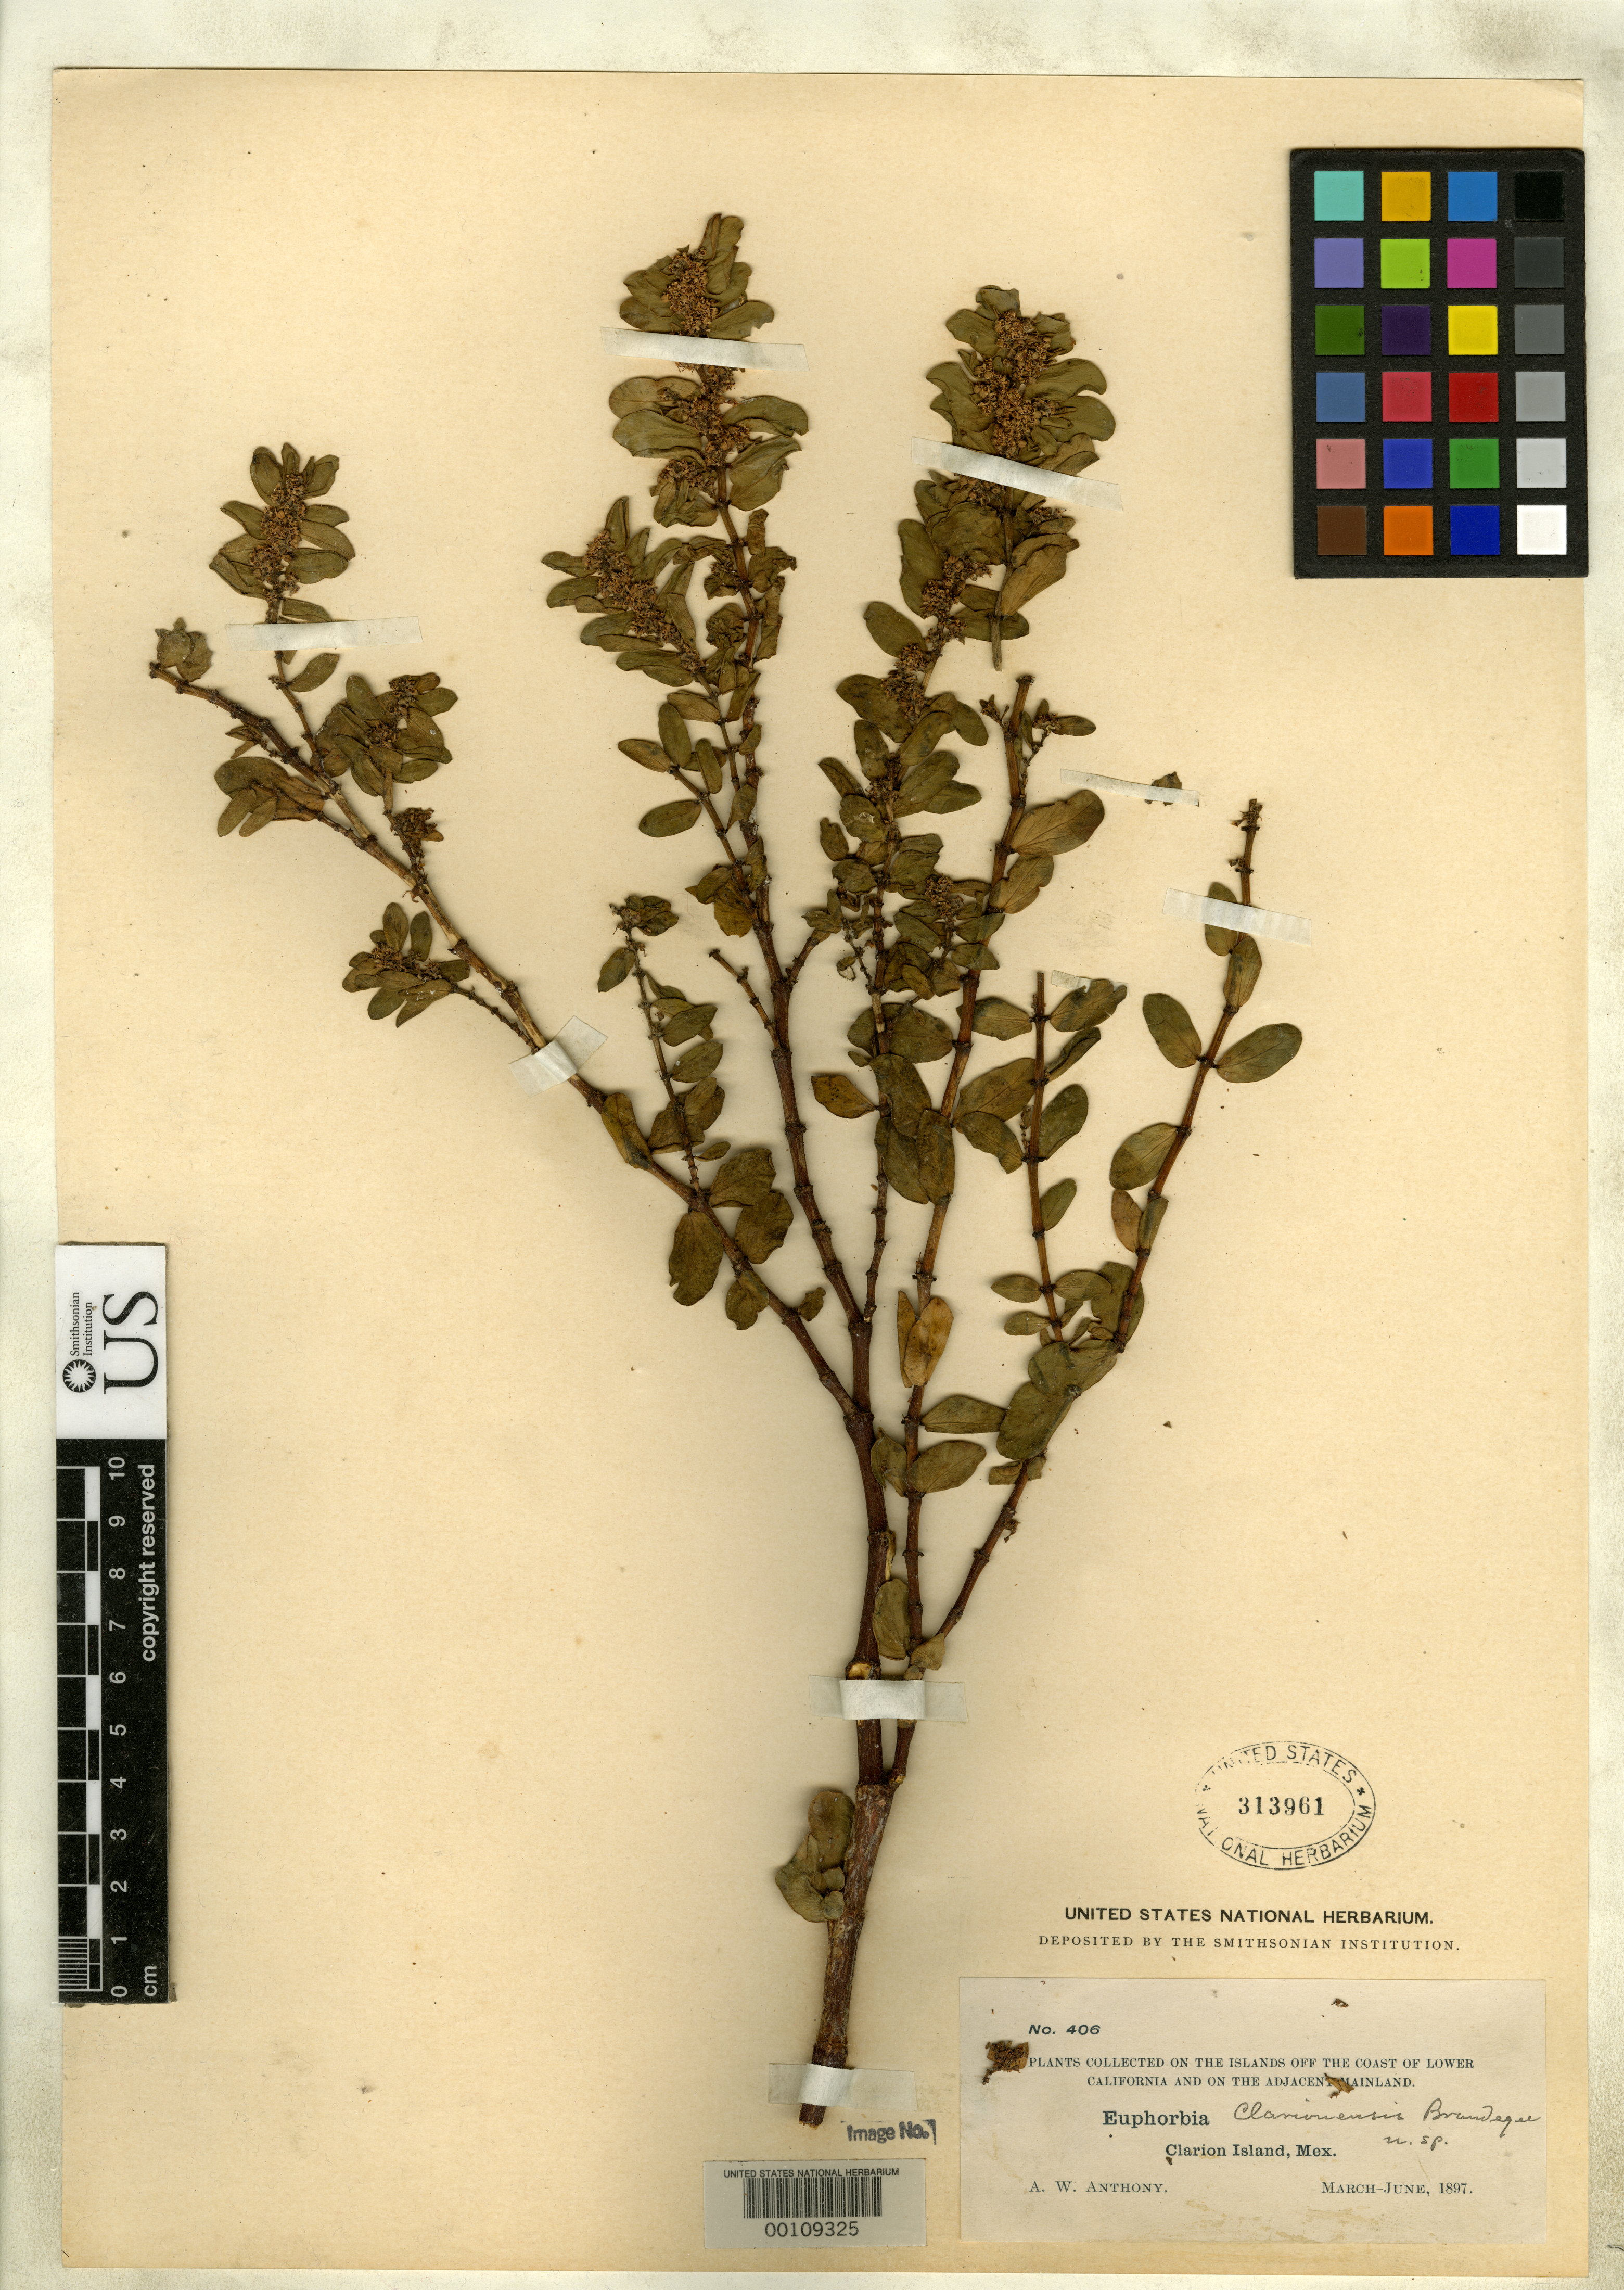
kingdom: Plantae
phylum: Tracheophyta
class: Magnoliopsida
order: Malpighiales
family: Euphorbiaceae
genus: Euphorbia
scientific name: Euphorbia clarionensis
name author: Brandegee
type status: Isotype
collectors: A. W. Anthony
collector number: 406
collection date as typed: Mar 1897 to -- Jun 1897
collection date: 1897-03/1897-06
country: Mexico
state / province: Baja California Norte / Baja California Sur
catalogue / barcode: US 313961